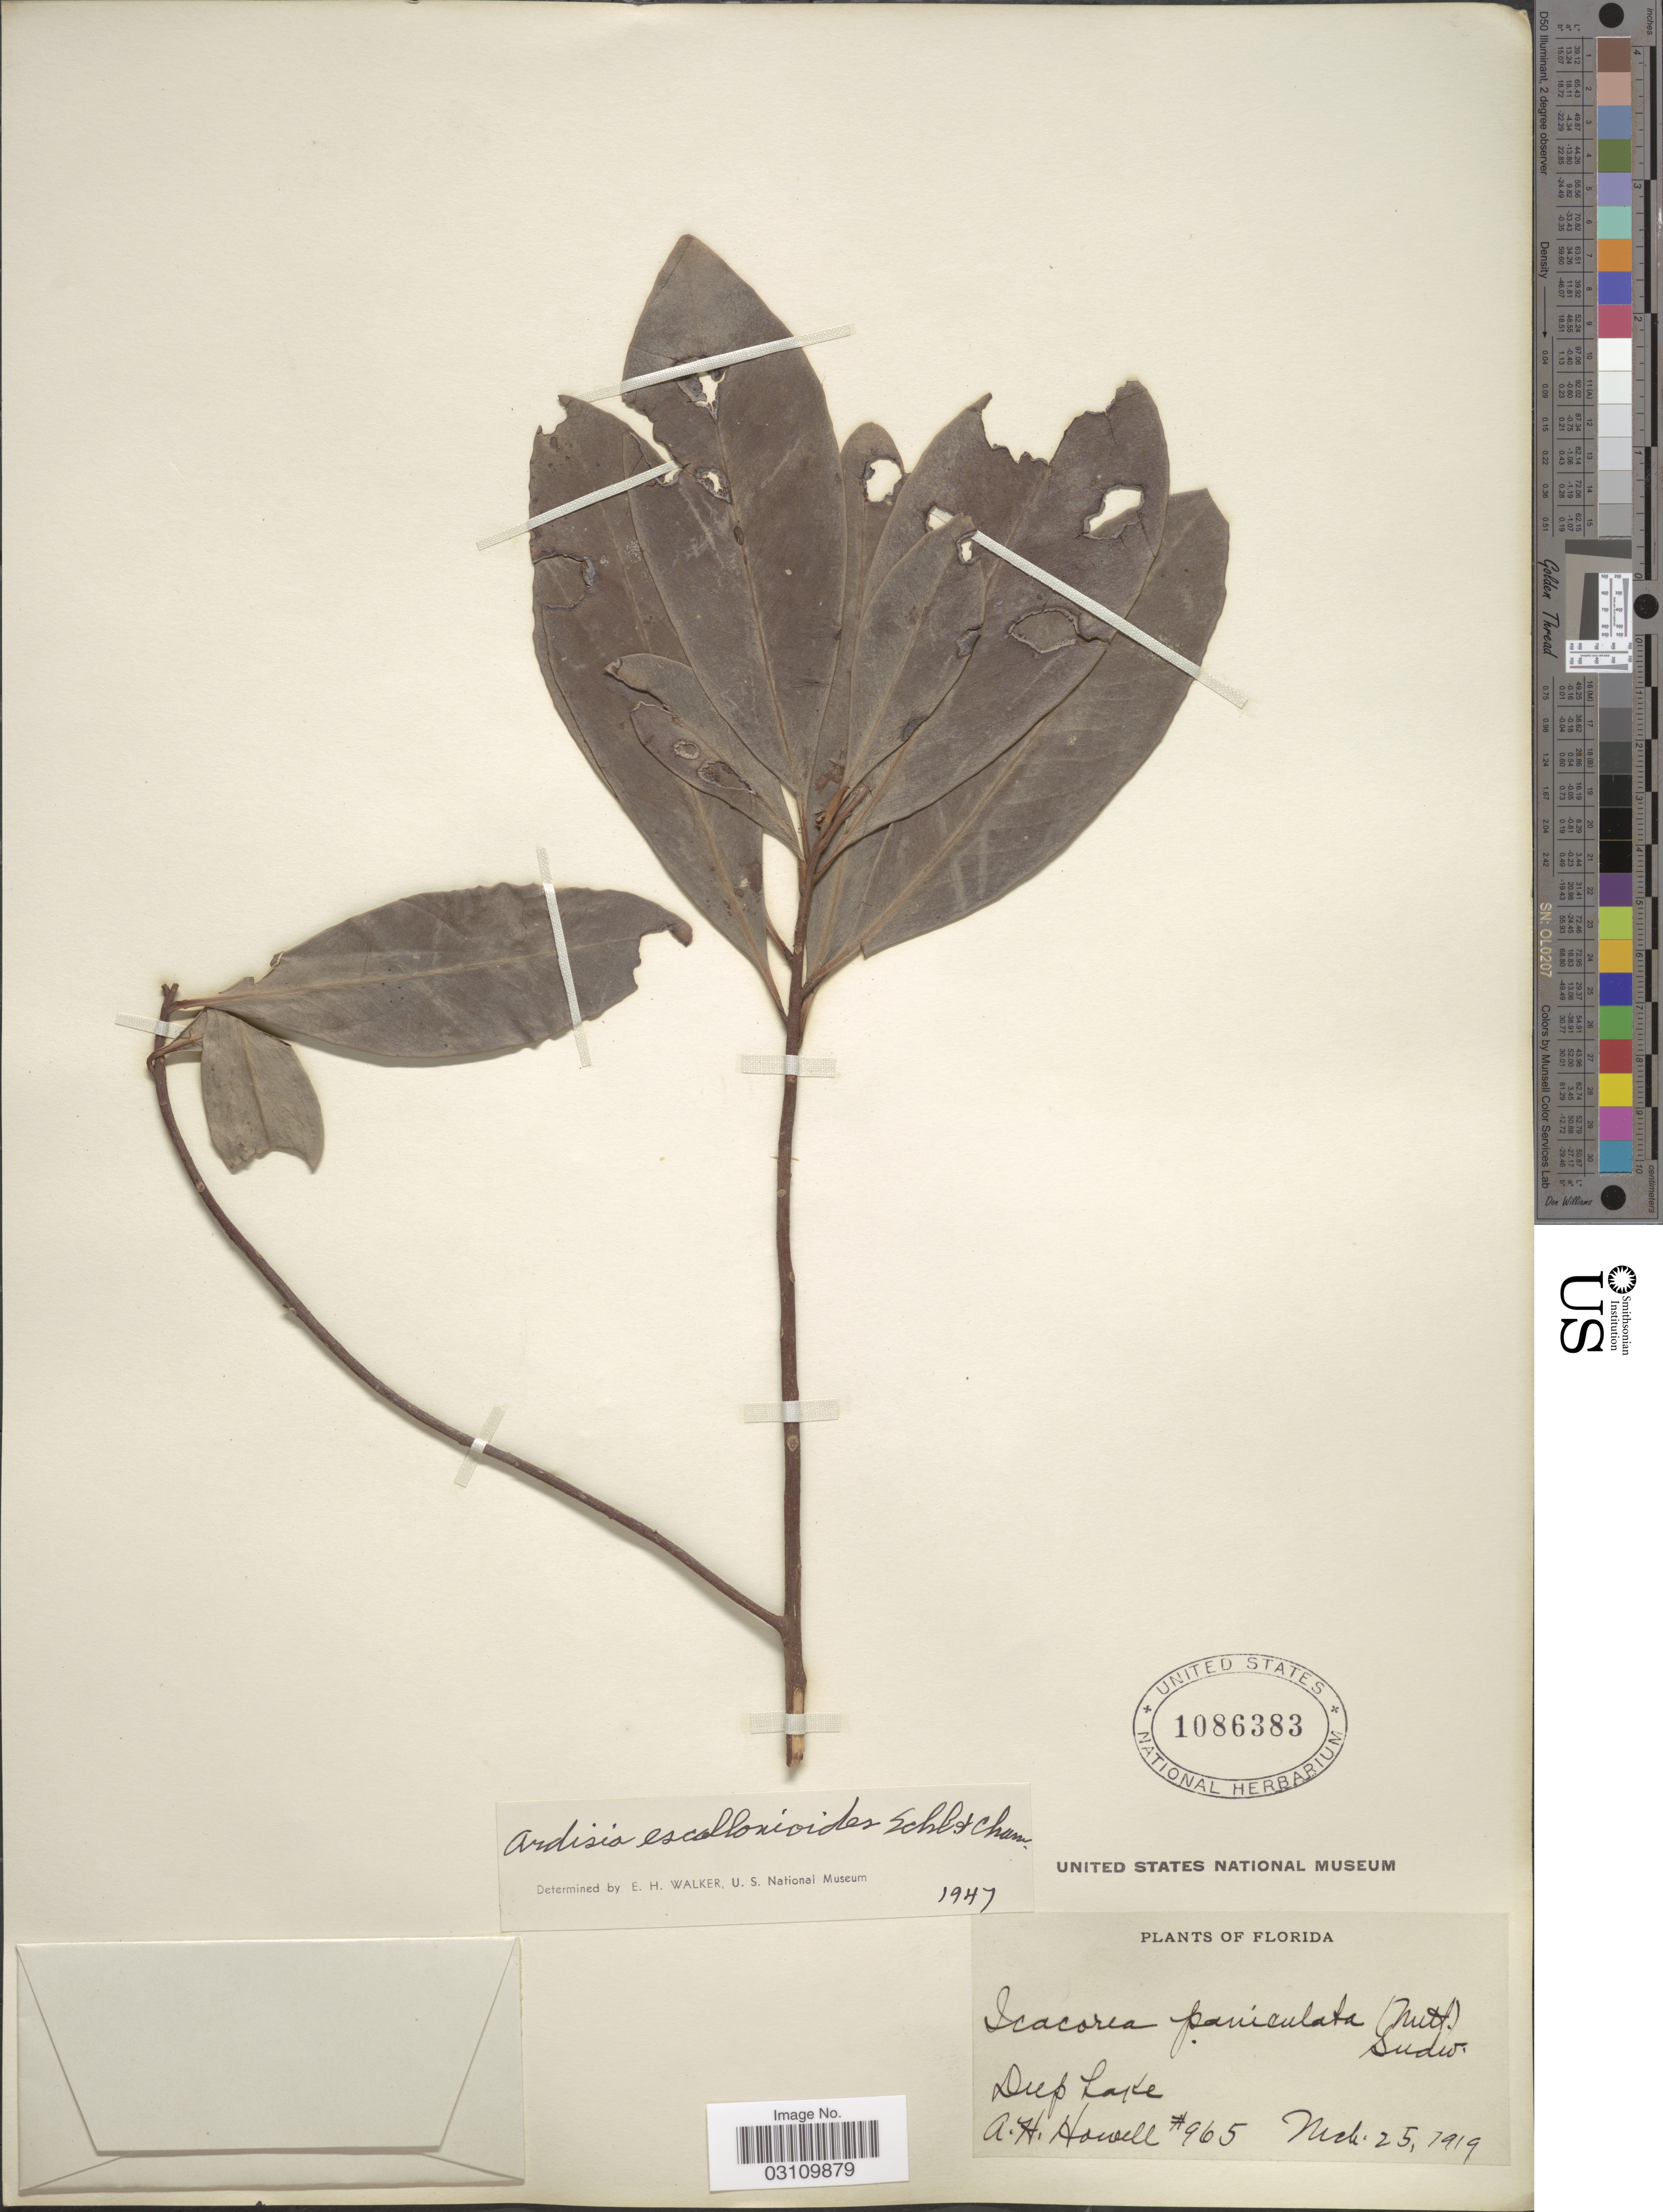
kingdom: Plantae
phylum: Tracheophyta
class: Magnoliopsida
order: Ericales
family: Primulaceae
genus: Ardisia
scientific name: Ardisia escallonioides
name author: Schltdl. & Cham.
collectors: A. Howell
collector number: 965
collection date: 1919-03-25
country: United States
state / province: Florida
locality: Deep Lake.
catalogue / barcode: US 1086383